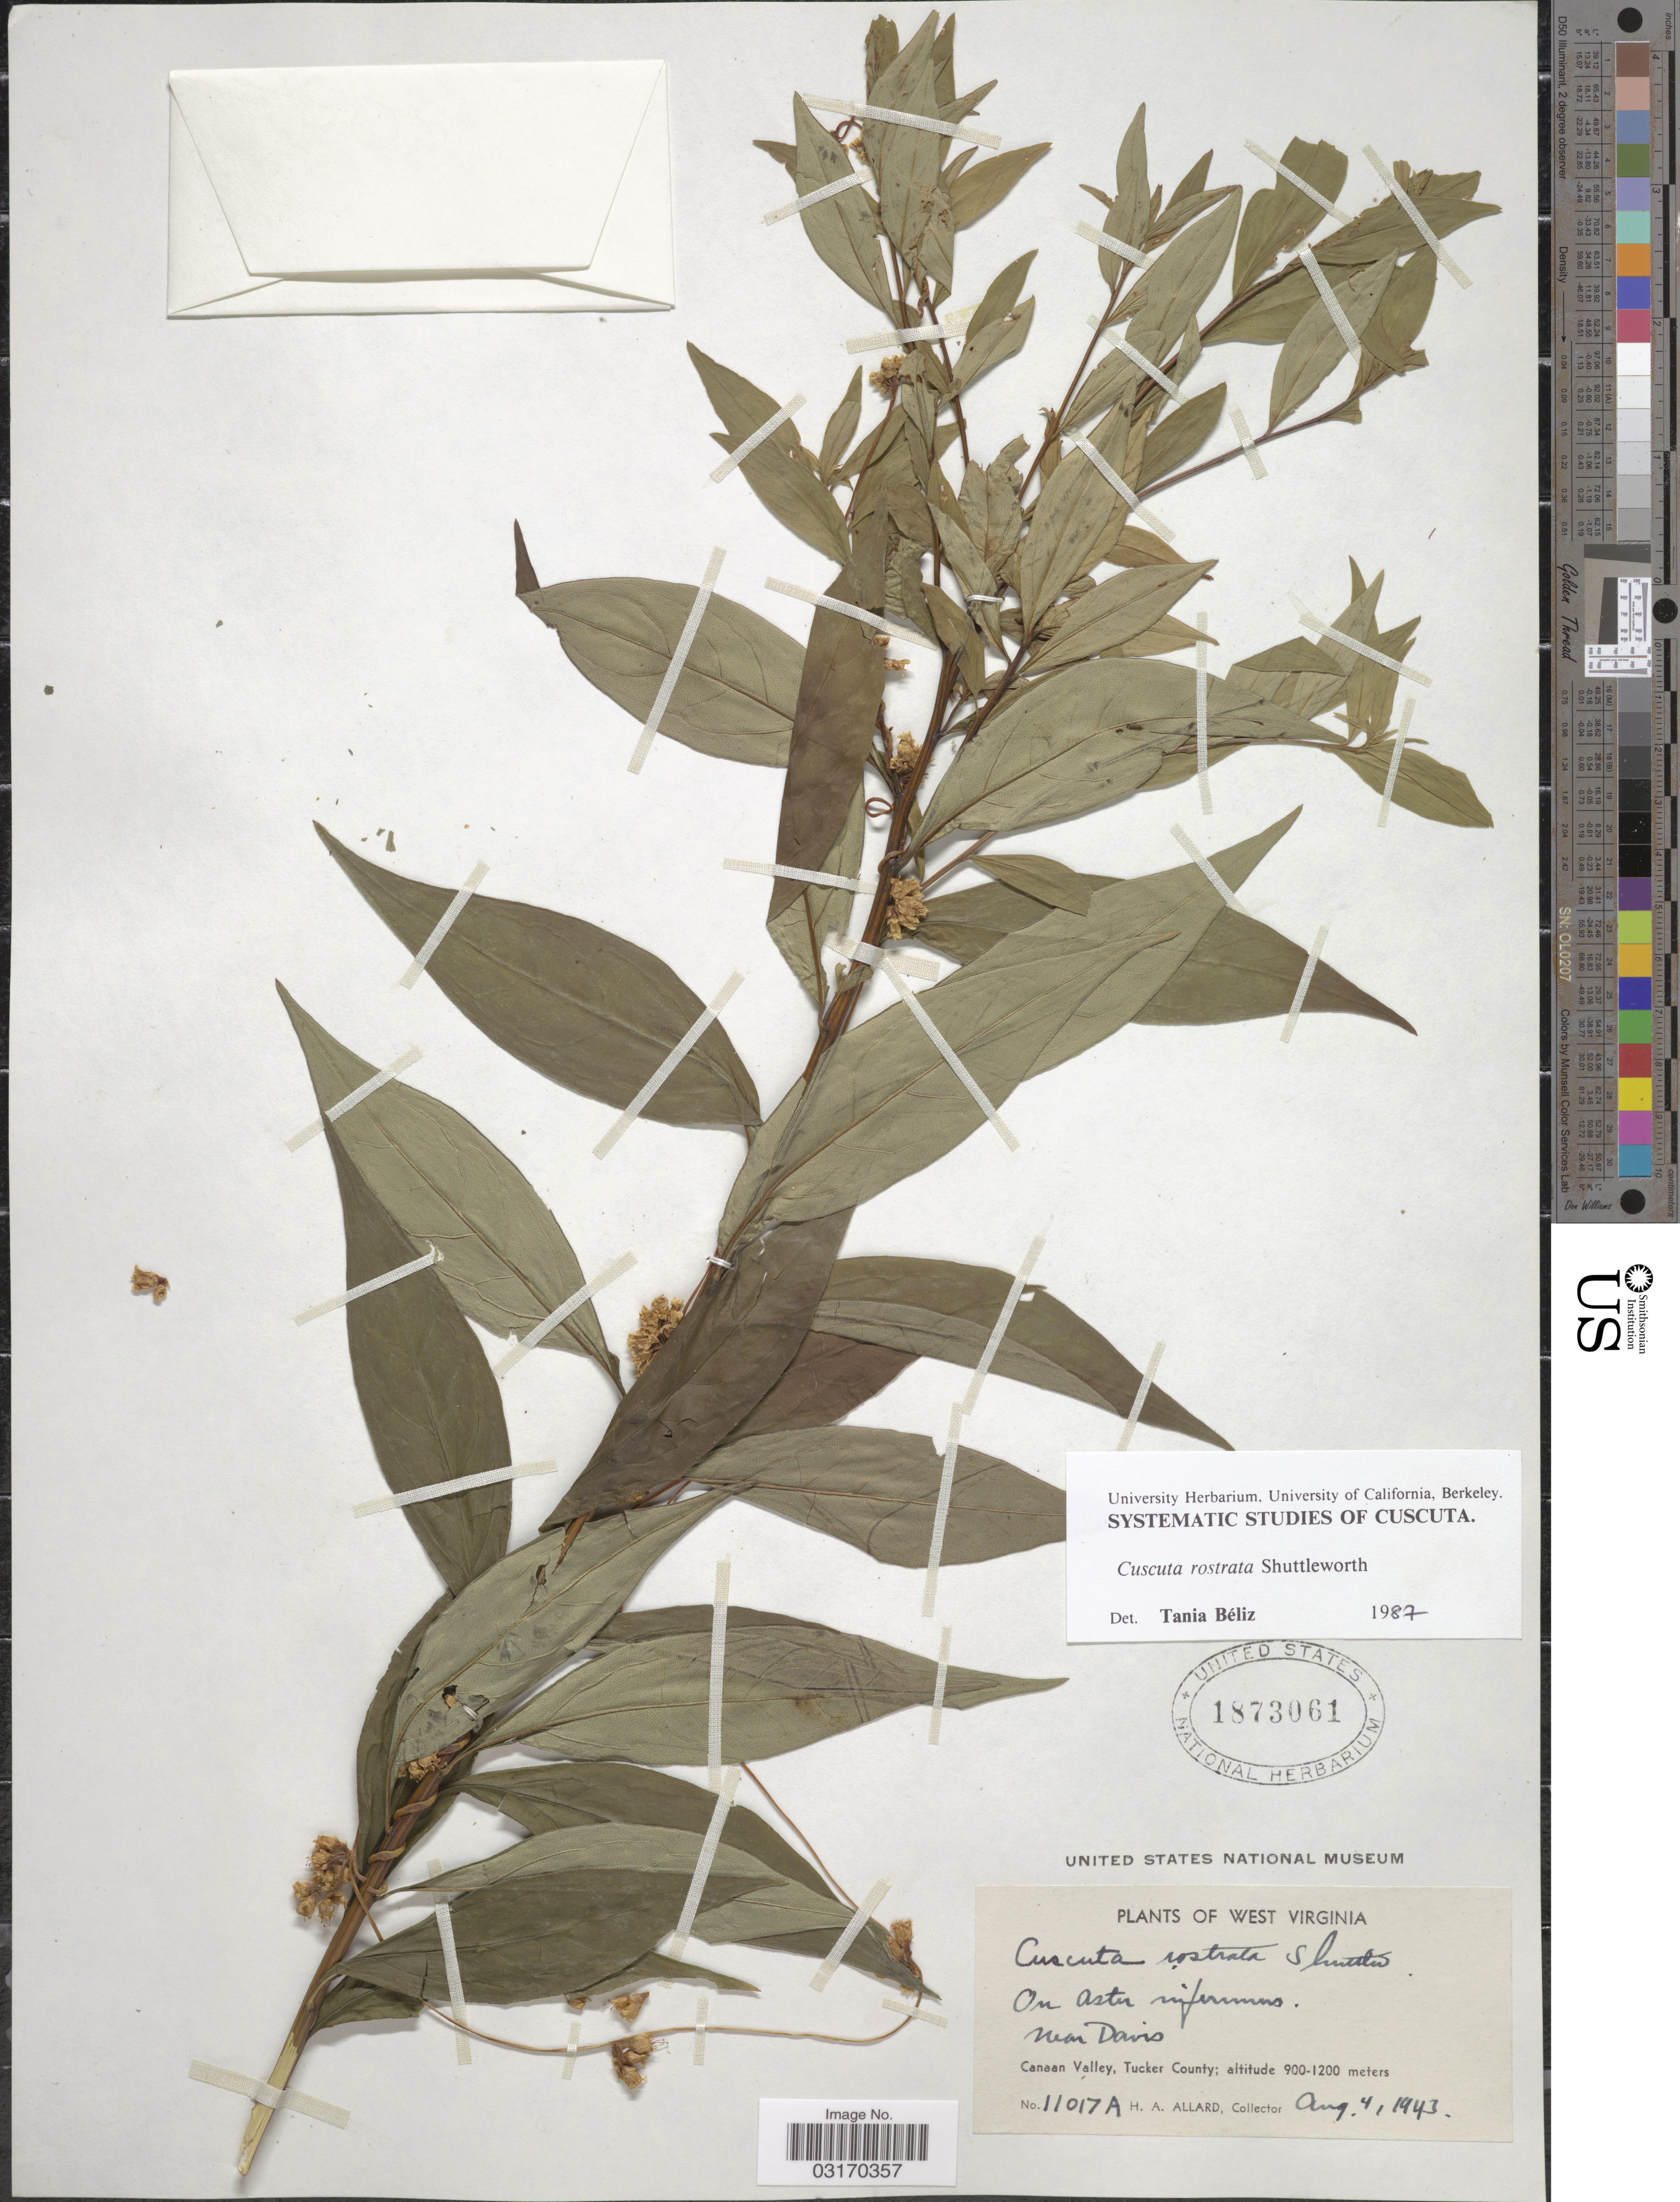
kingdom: Plantae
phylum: Tracheophyta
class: Magnoliopsida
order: Solanales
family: Convolvulaceae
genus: Cuscuta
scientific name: Cuscuta rostrata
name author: Shuttlew. ex Engelm. & A. Gray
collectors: H. A. Allard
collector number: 11017A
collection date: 1943-08-04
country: United States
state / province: West Virginia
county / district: Tucker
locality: Near Davis. Canaan Valley, Tucker County.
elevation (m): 900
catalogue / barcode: US 1873061